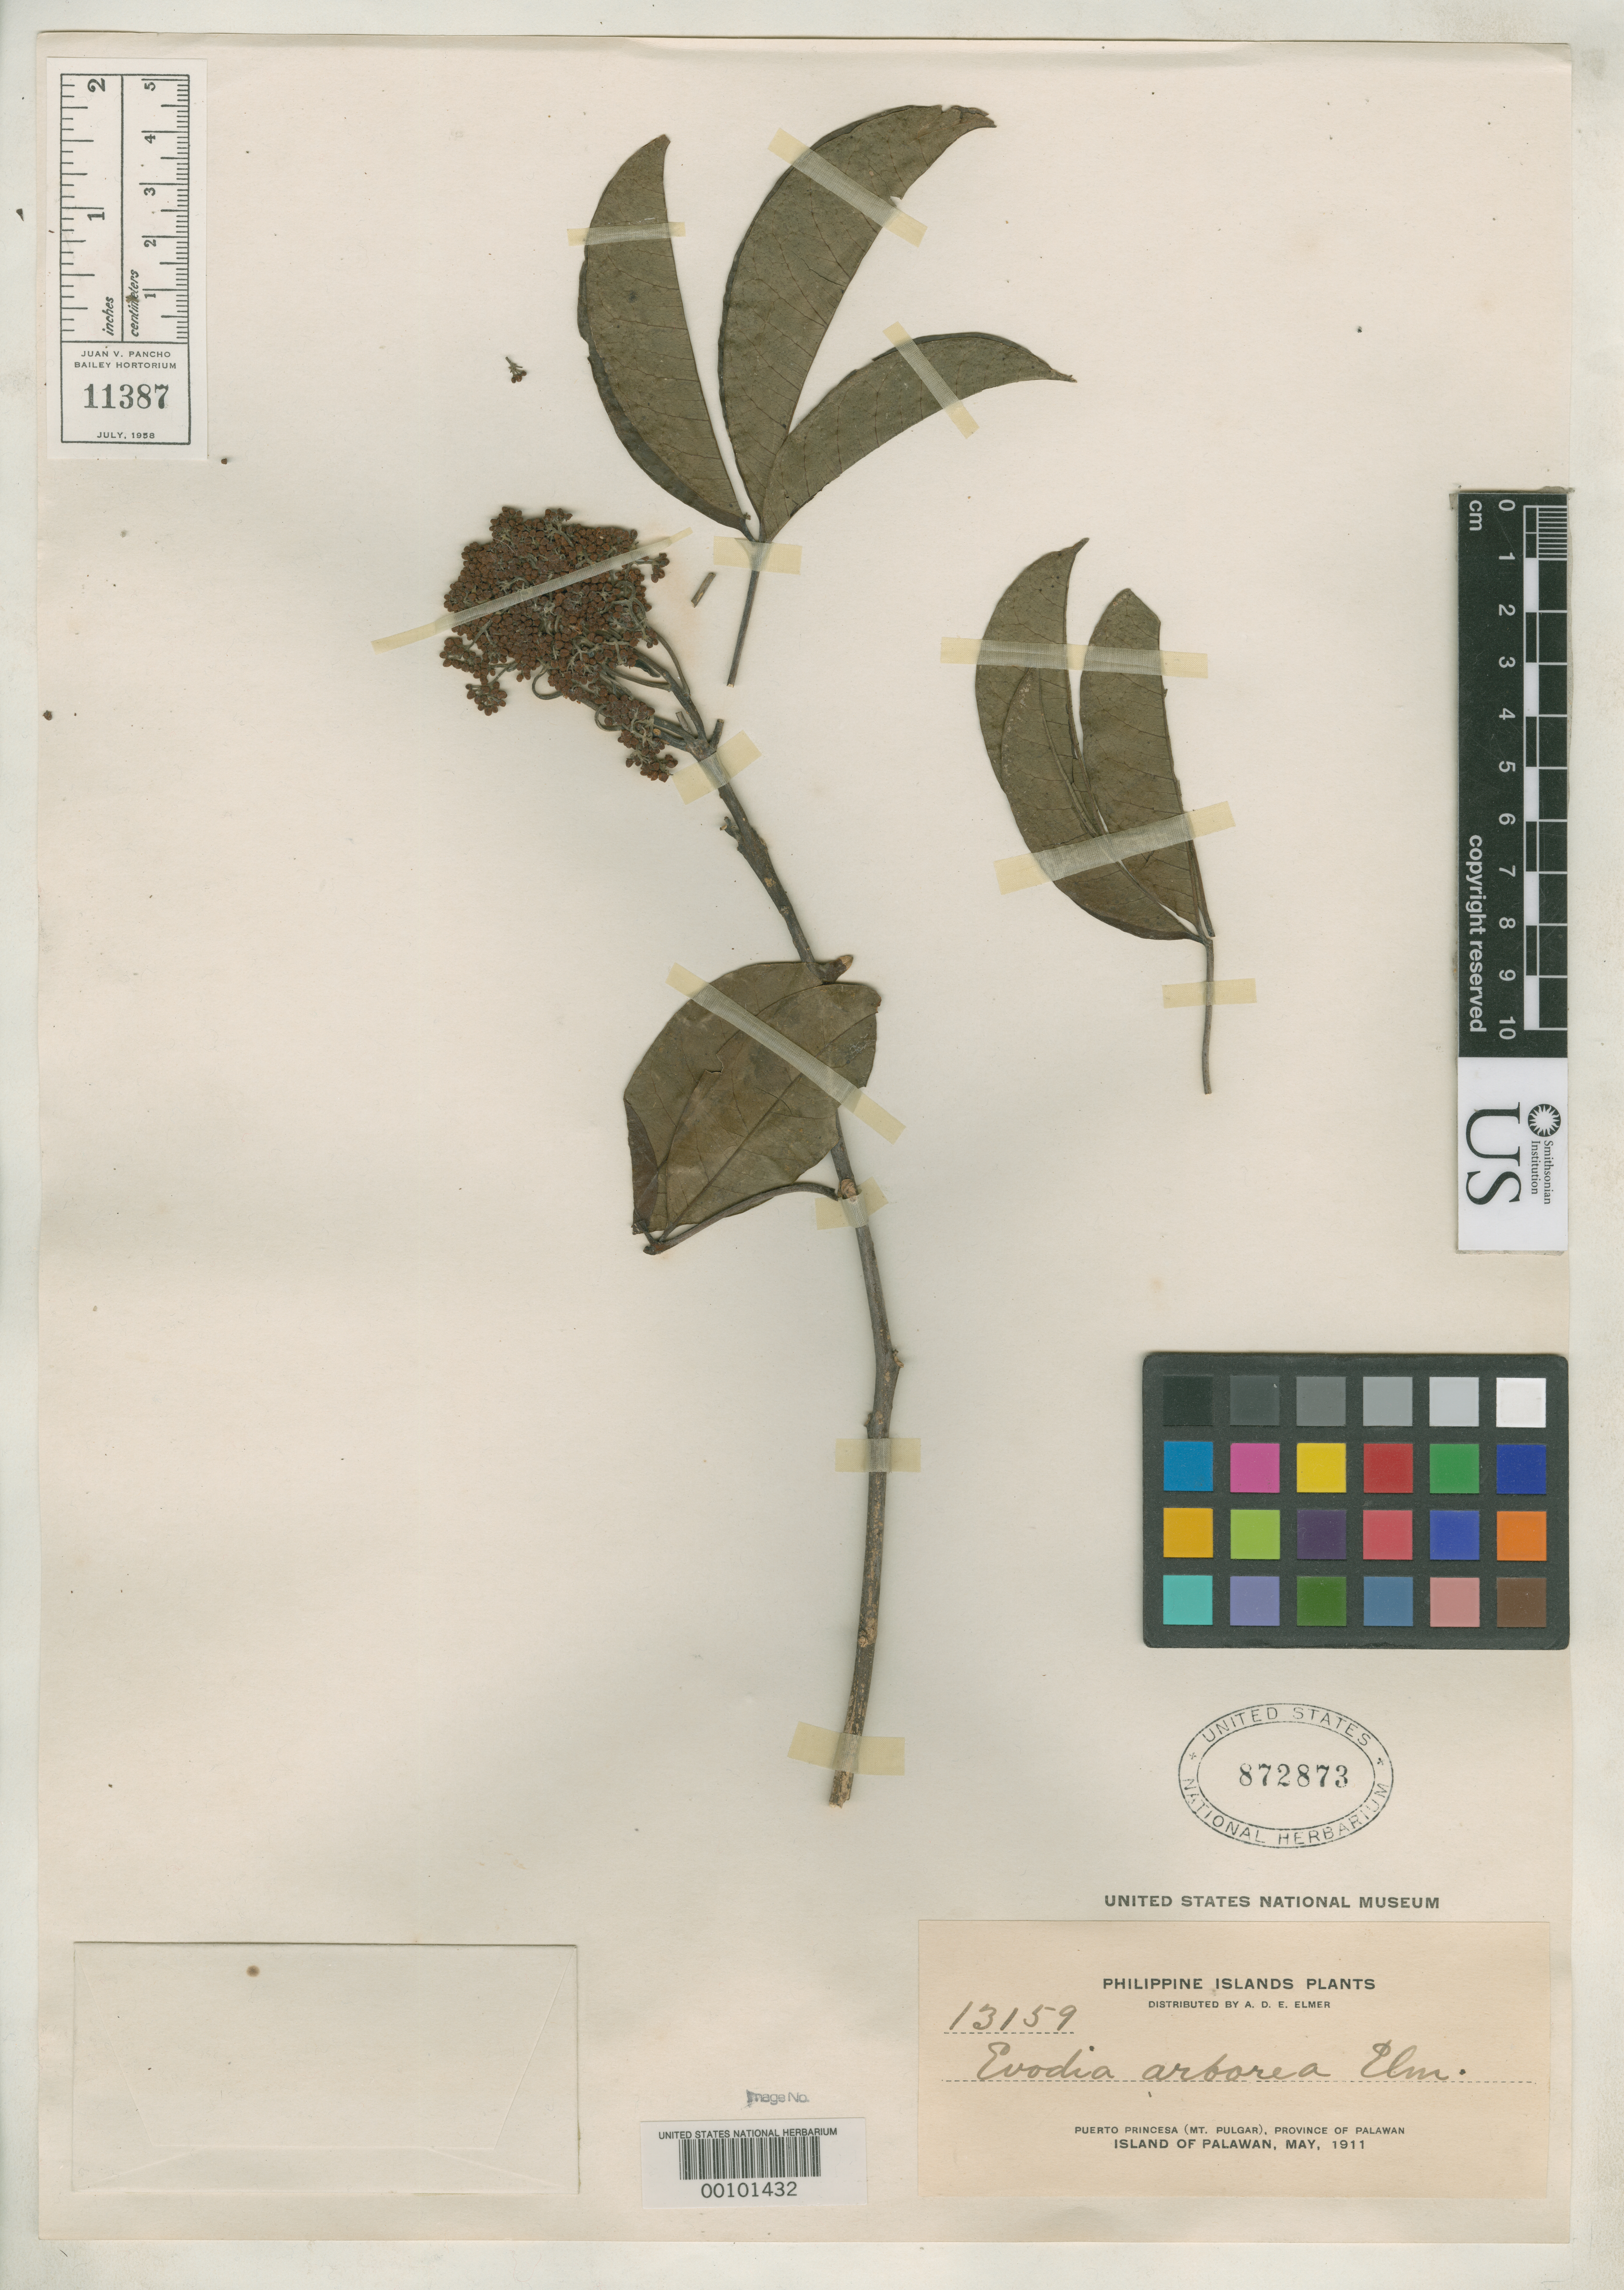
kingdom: Plantae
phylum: Tracheophyta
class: Magnoliopsida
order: Sapindales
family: Rutaceae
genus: Euodia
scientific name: Euodia arborea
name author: Elmer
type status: Isotype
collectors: A. D. E. Elmer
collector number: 13159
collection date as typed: May 1911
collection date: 1911-05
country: Philippines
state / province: Mimaropa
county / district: Palawan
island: Palawan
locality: Puerto Princesa (Mt. Pulgar).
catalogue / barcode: US 872873